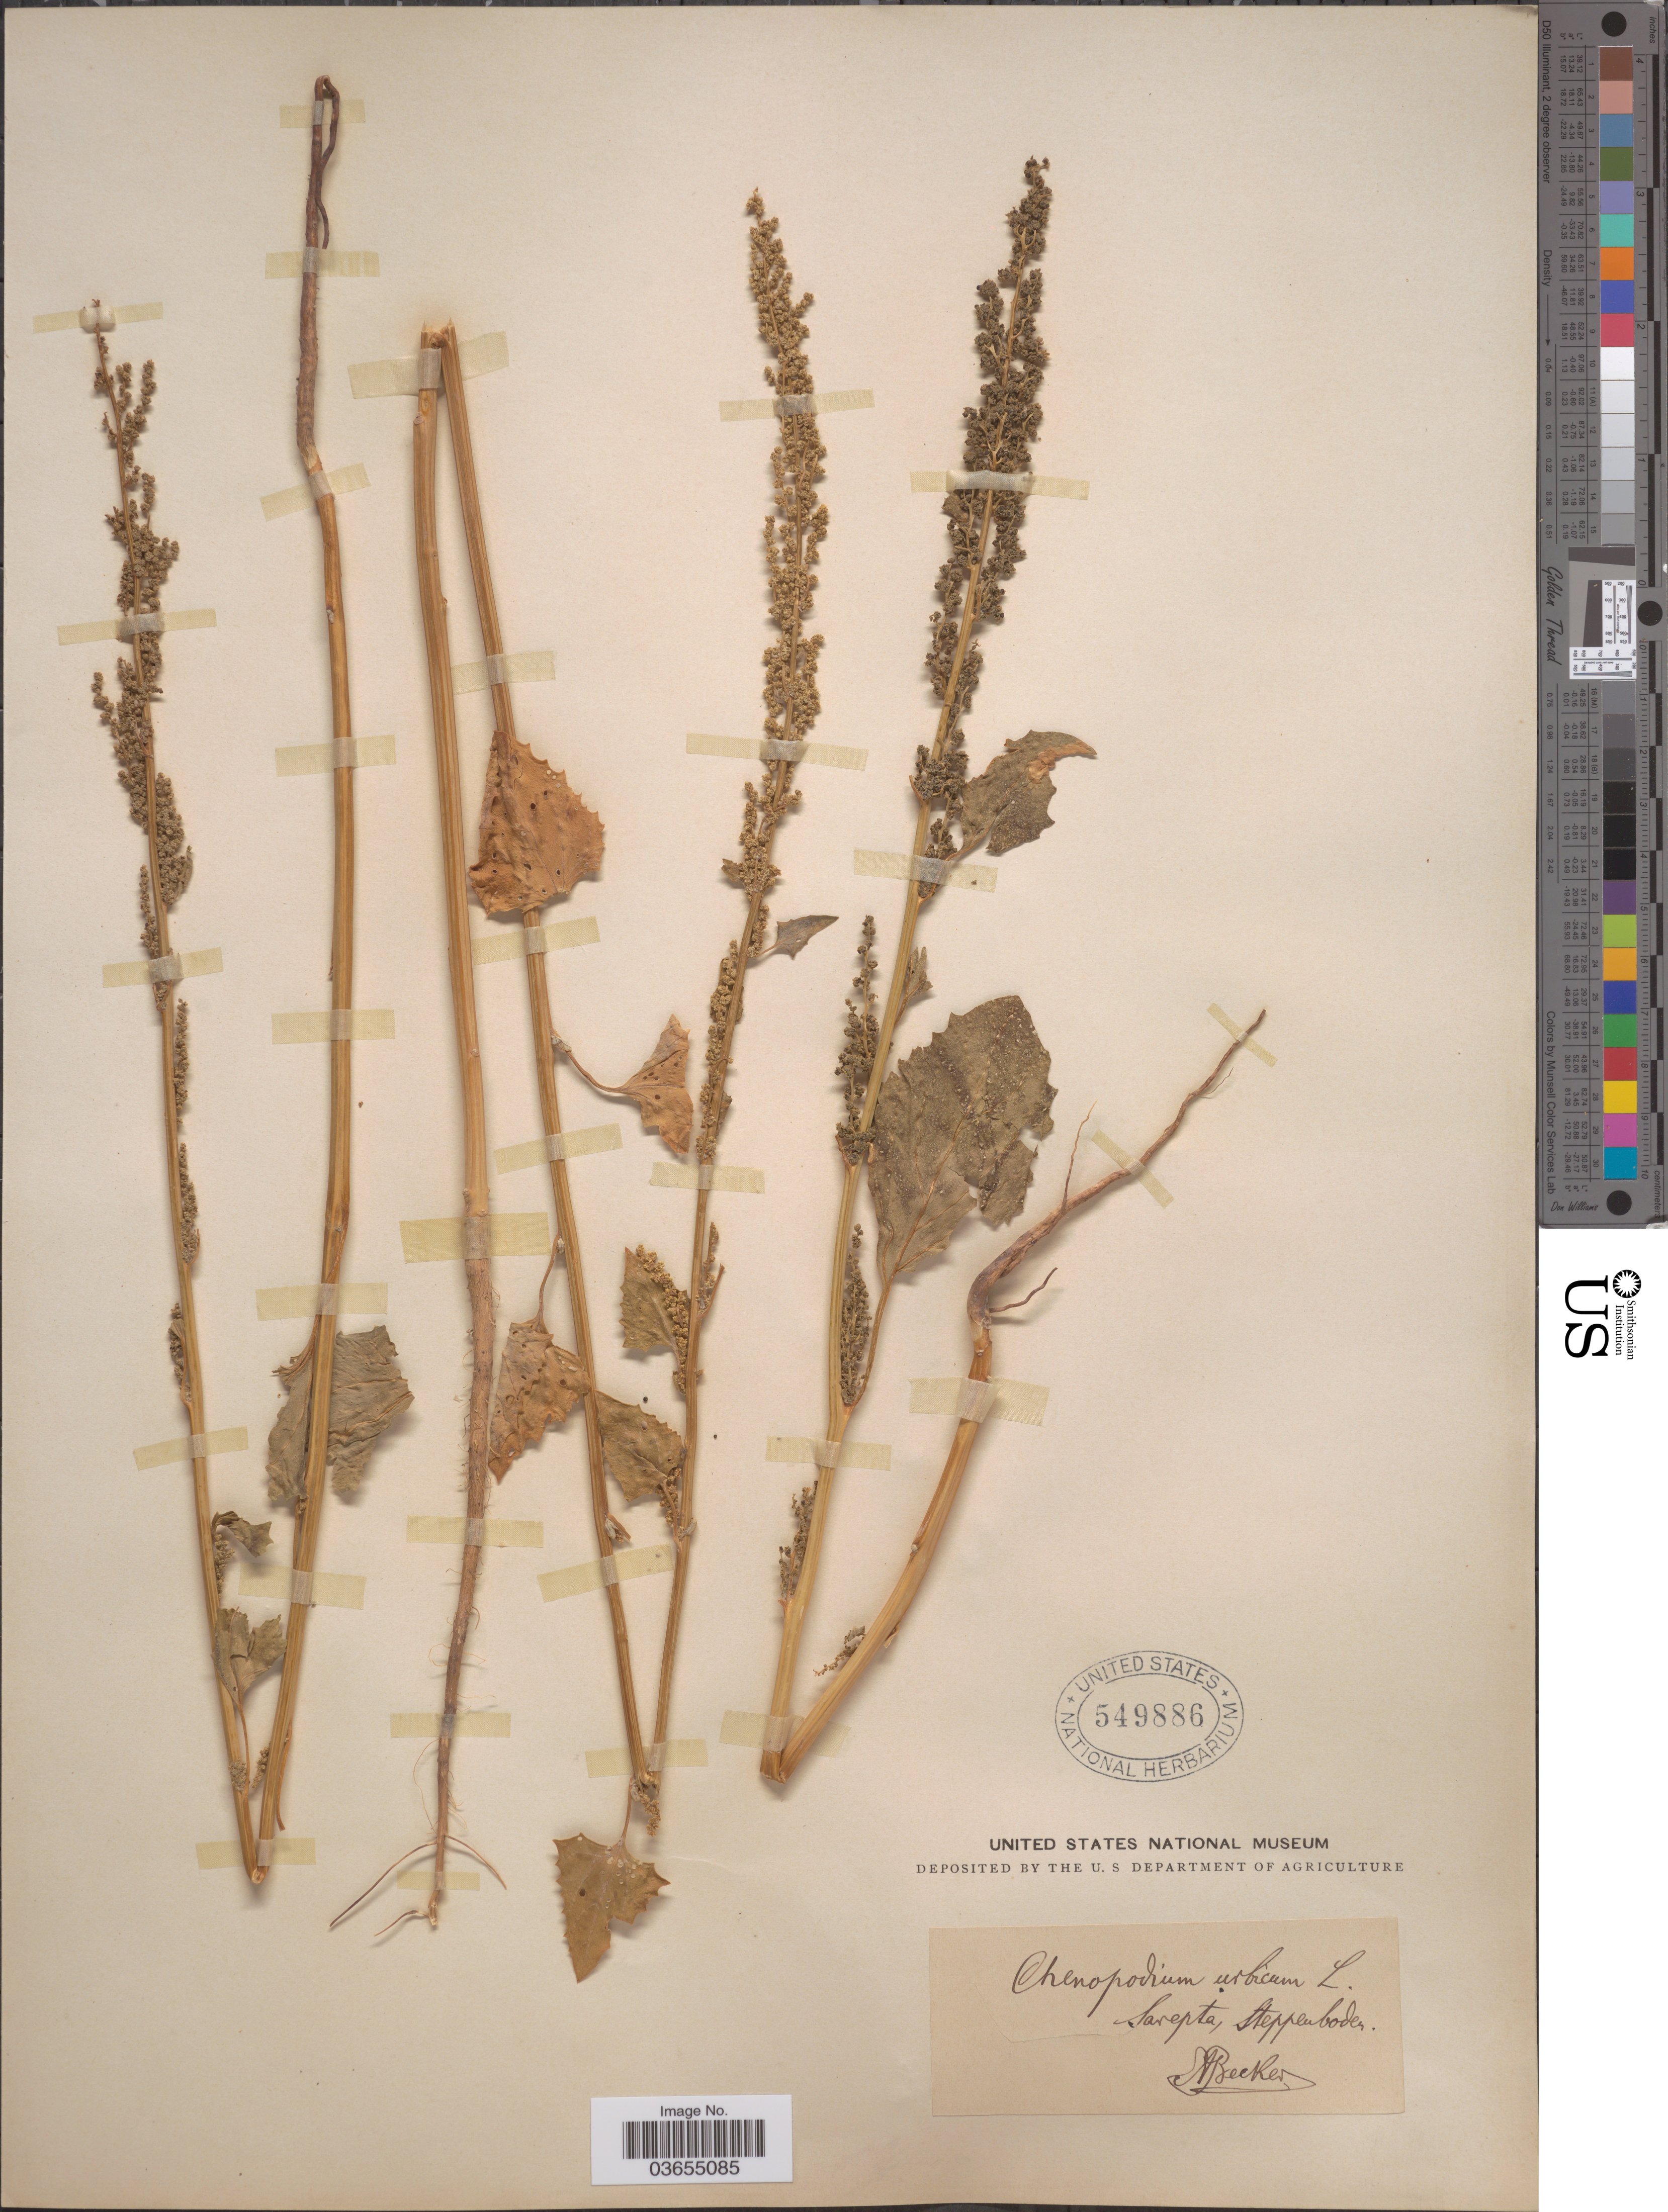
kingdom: Plantae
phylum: Tracheophyta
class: Magnoliopsida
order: Caryophyllales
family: Amaranthaceae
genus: Chenopodium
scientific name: Chenopodium urbicum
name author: L.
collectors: A. Becker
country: Russian Federation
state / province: Volgograd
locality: Sarepta, Steppenboden.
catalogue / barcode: US 549886